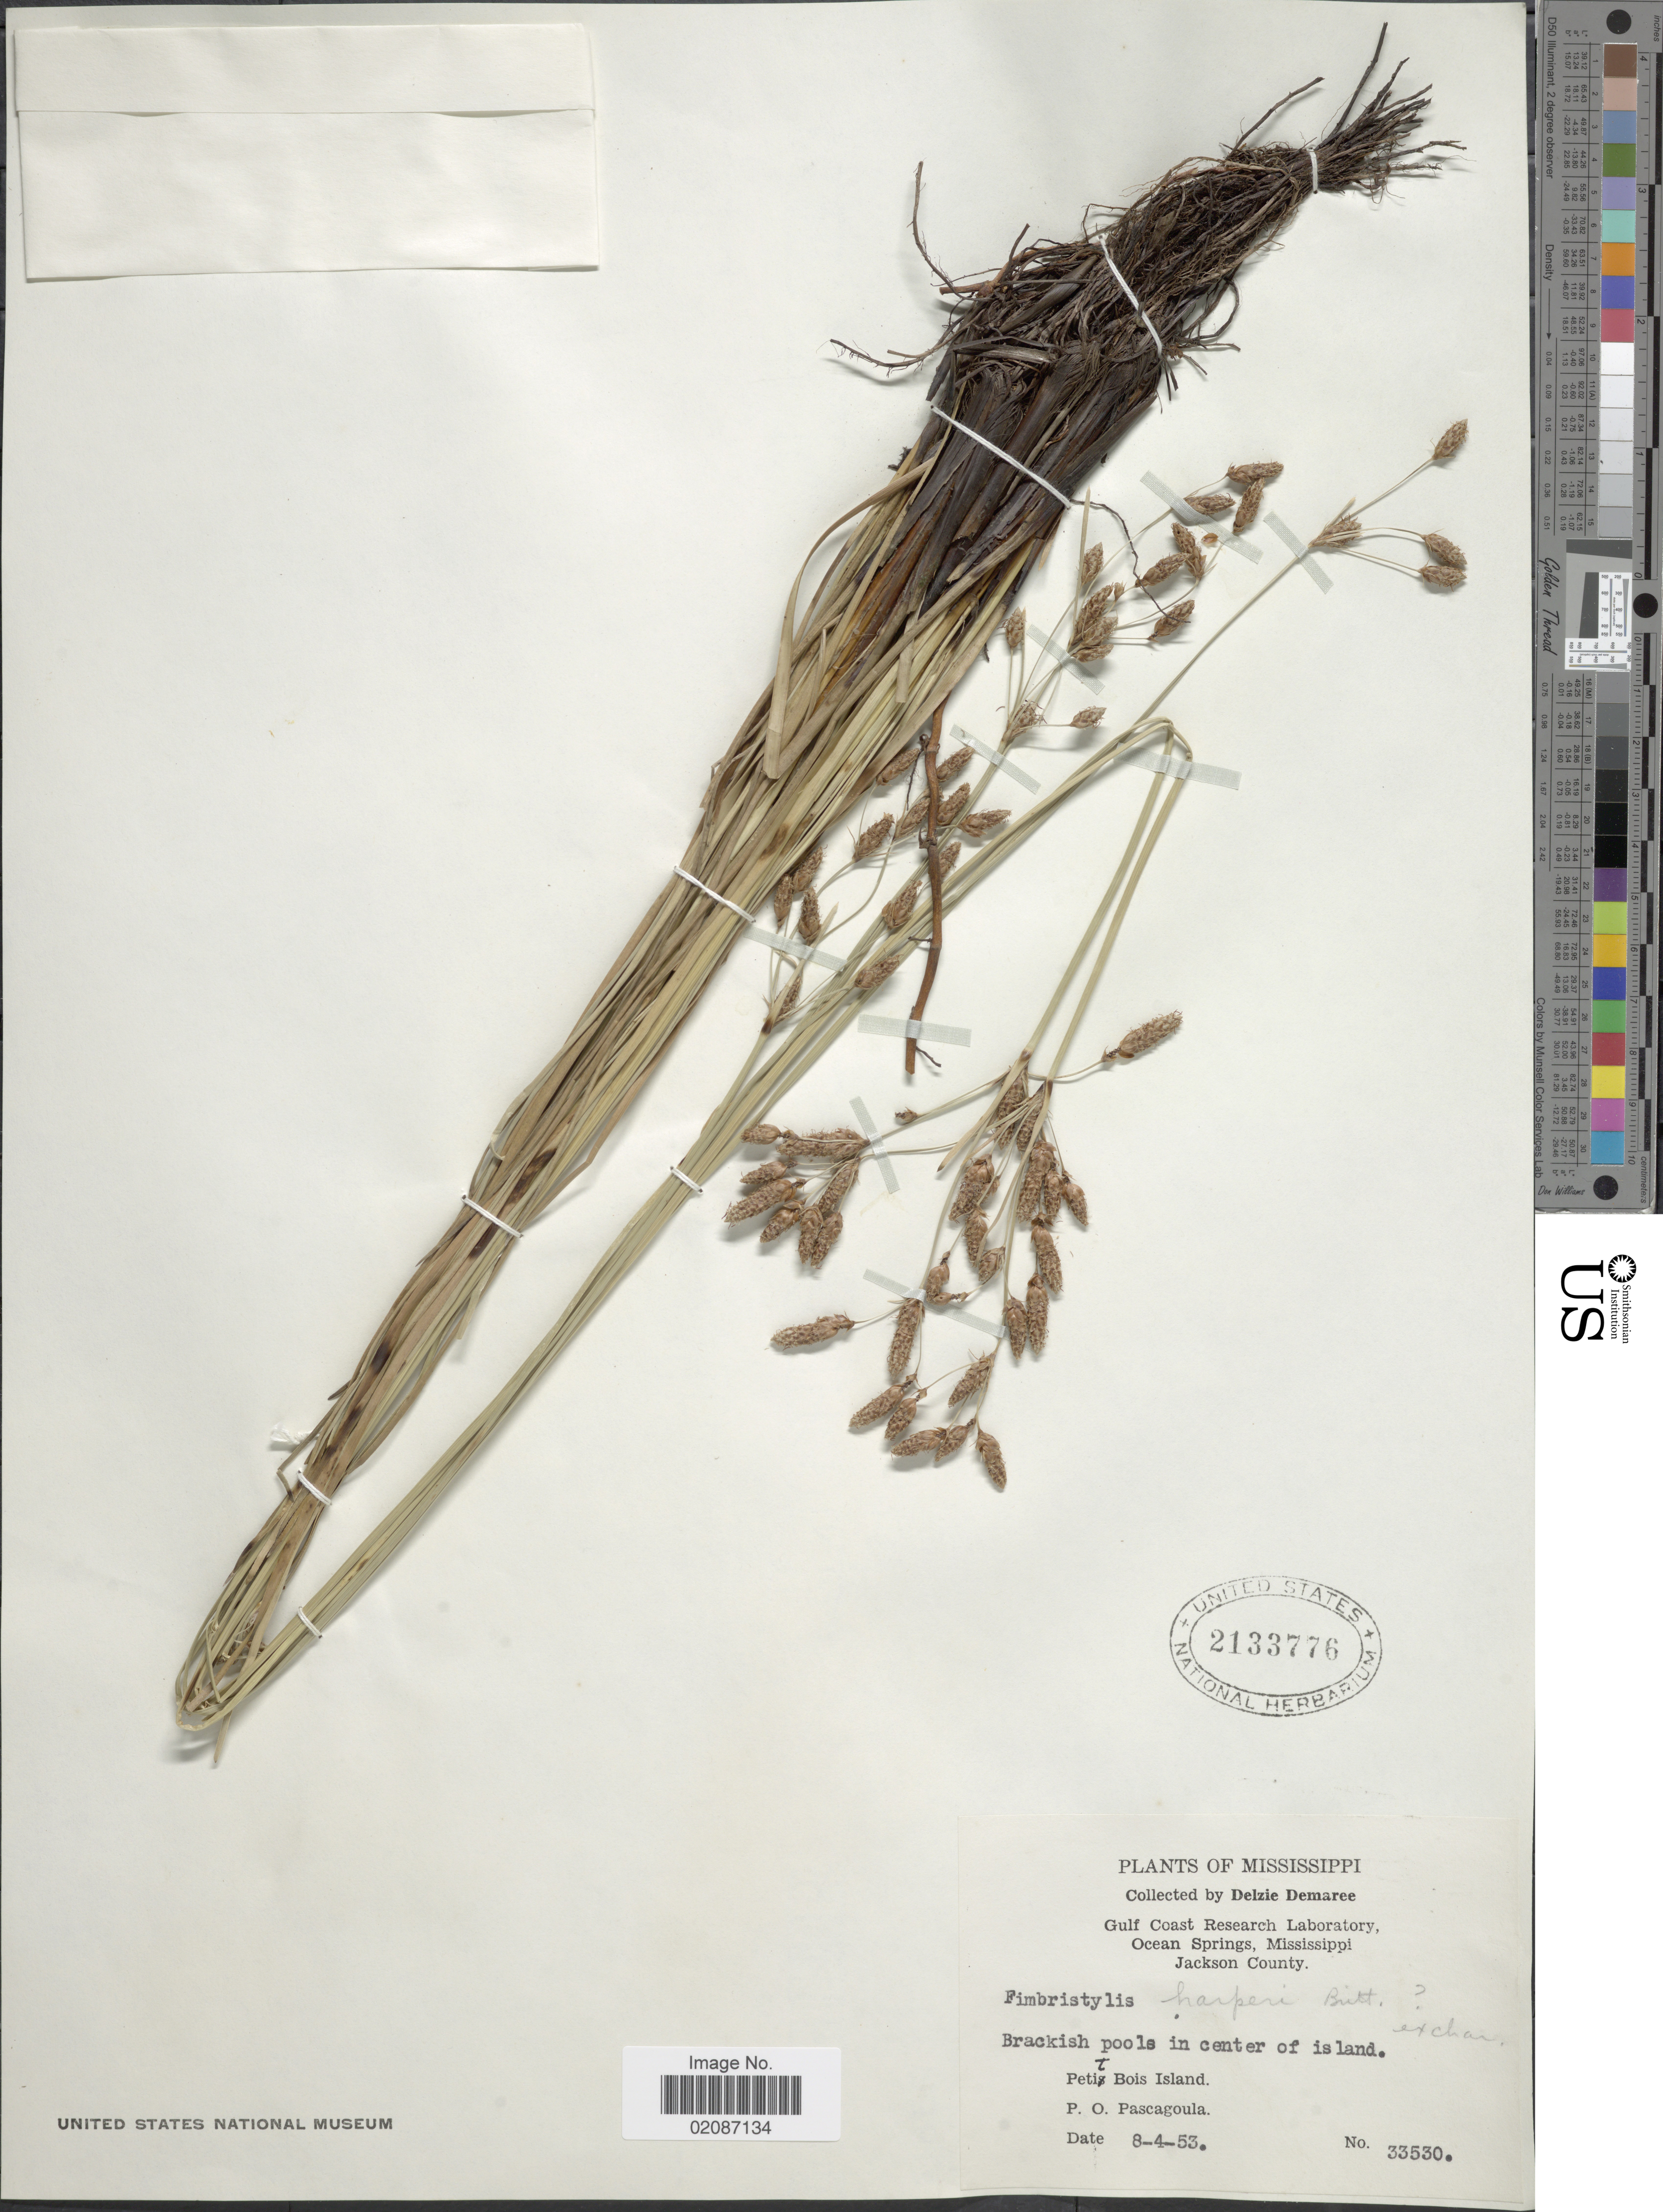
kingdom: Plantae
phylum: Tracheophyta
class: Liliopsida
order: Poales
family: Cyperaceae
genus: Fimbristylis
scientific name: Fimbristylis spadicea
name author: (L.) Vahl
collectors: D. Demaree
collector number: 33530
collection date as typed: Transcribed d/m/y: 4/8/53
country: United States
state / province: Mississippi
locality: Gulf Research Laboratory, Ocean Springs, Jackson County, Petit Bois Island, P.O. Pascagoula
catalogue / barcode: US 2133776